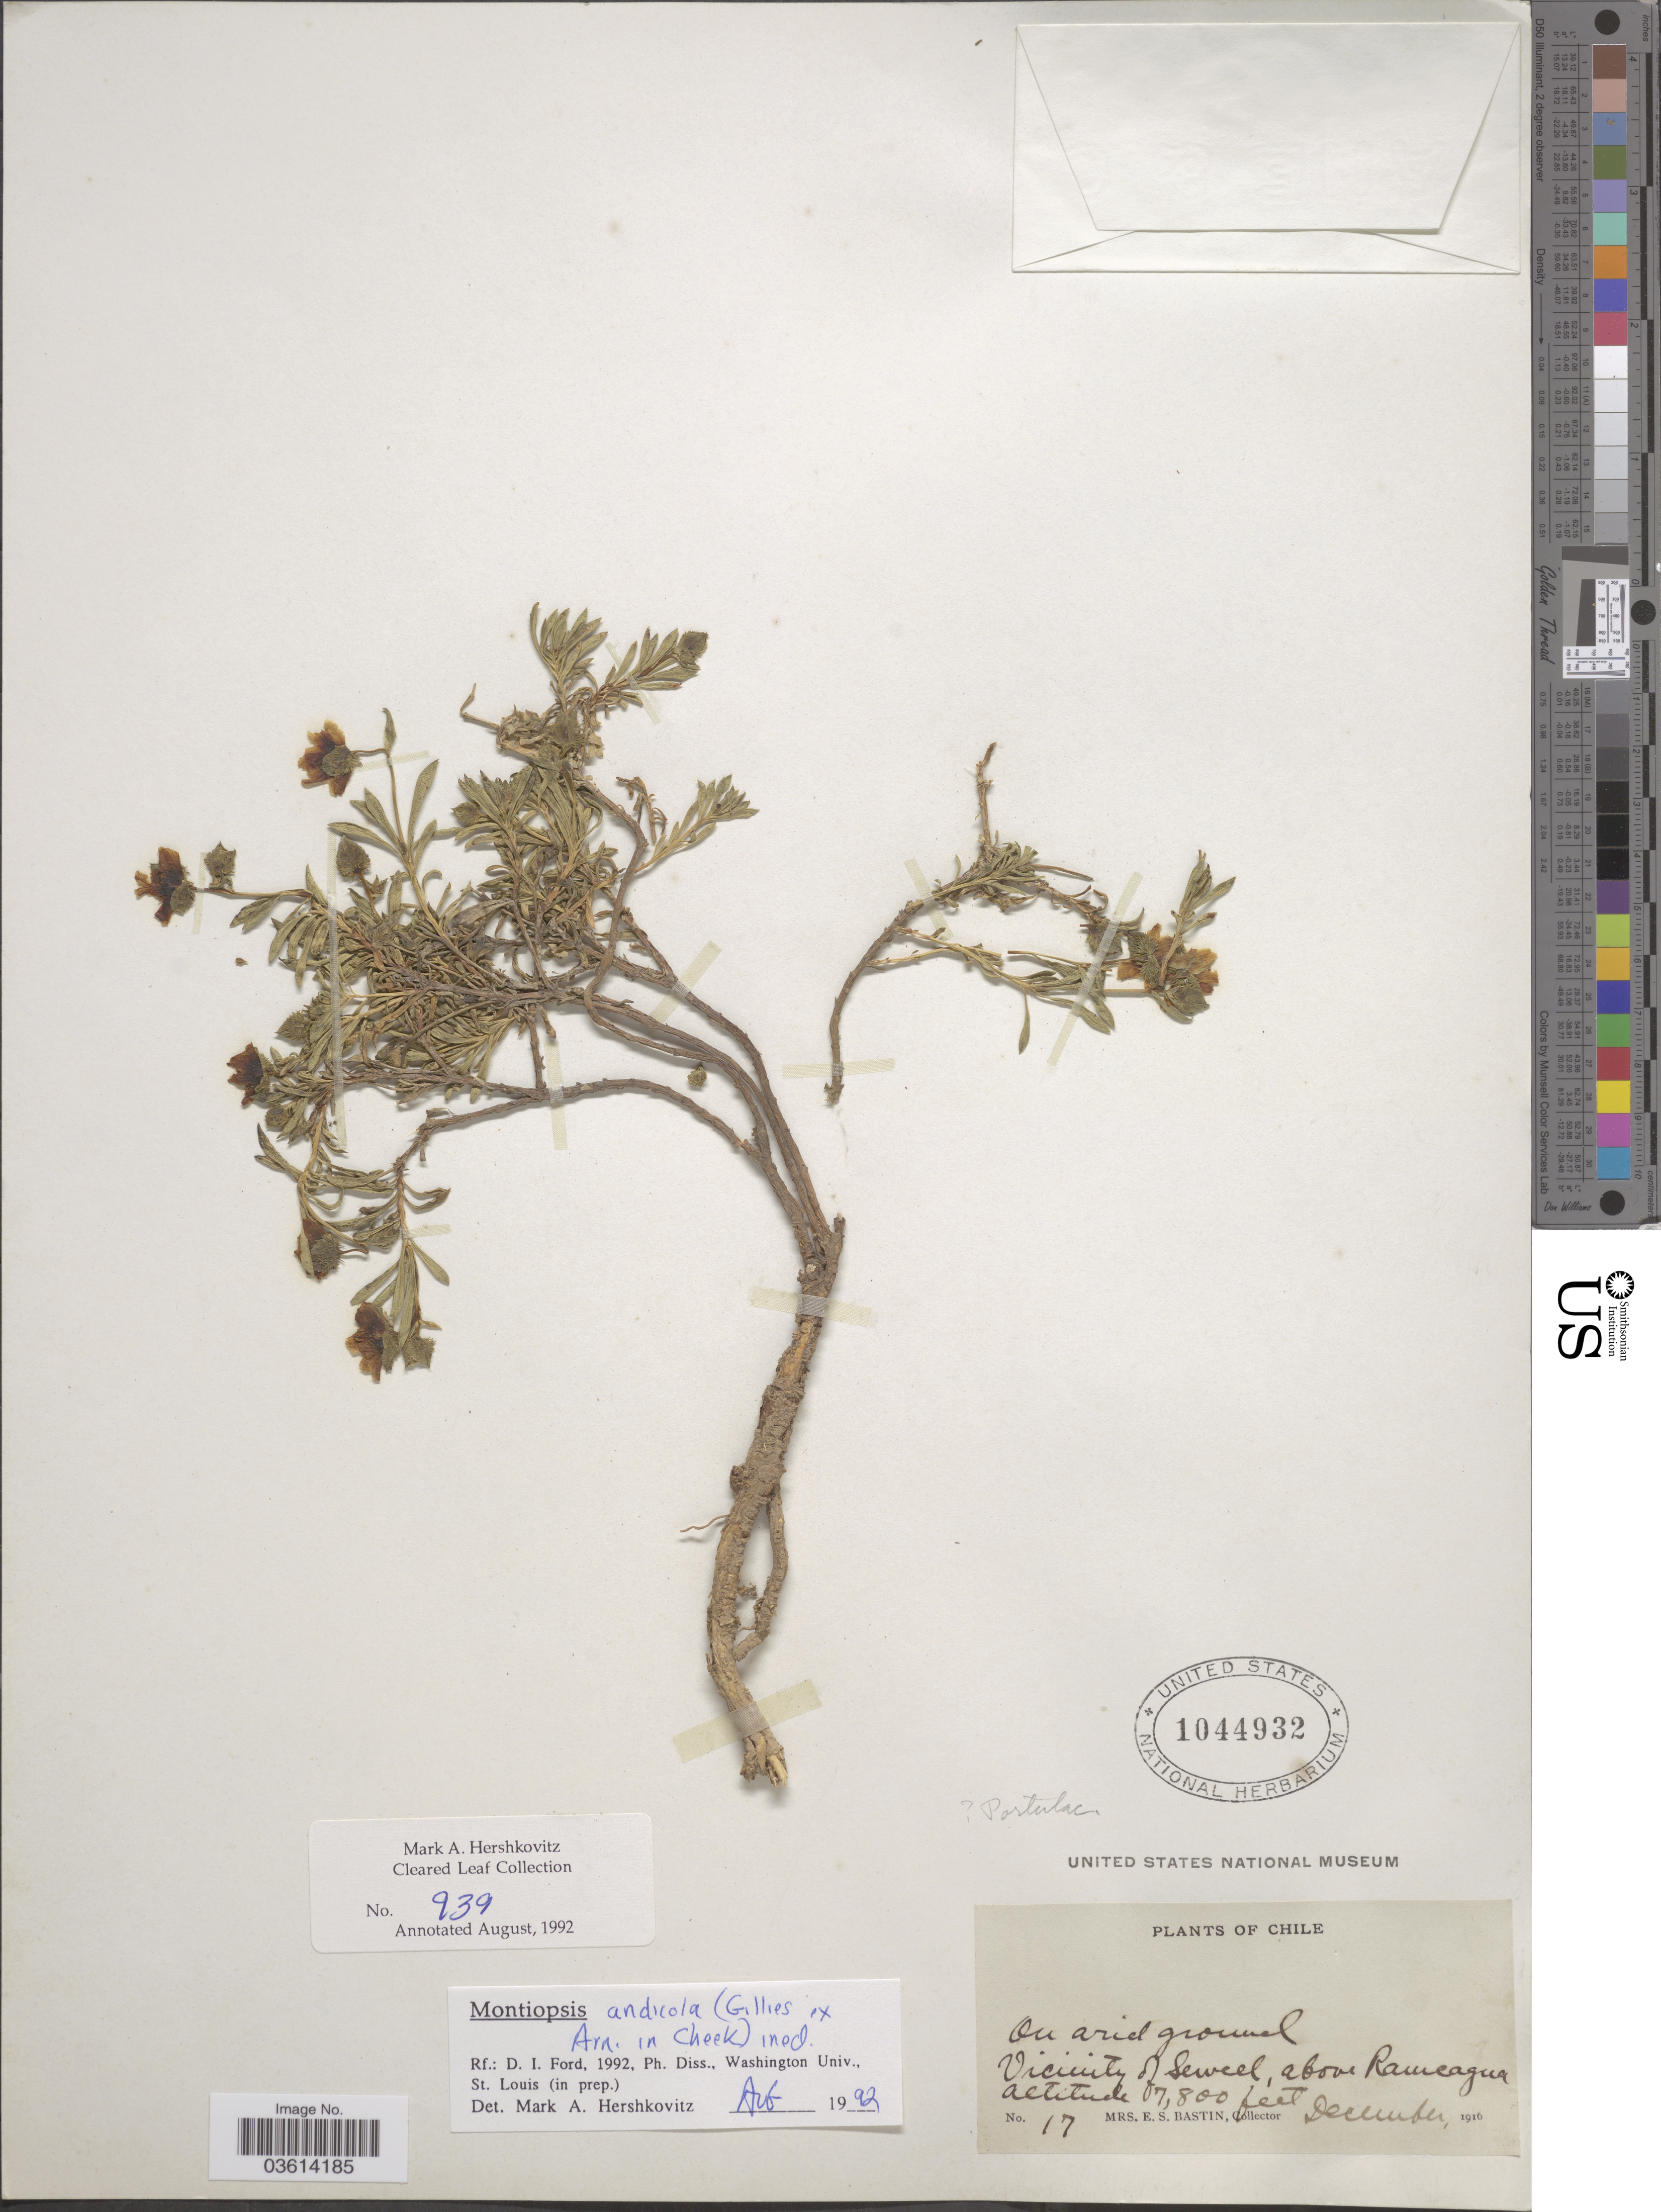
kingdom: Plantae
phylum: Tracheophyta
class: Magnoliopsida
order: Caryophyllales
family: Montiaceae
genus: Montiopsis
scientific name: Montiopsis andicola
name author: (Gillies ex Hook. & Arn.) D.I. Ford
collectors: E. Bastin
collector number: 17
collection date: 1916-12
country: Chile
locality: Vicinity of Sewell, above Rancagua.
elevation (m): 2377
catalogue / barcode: US 1044932